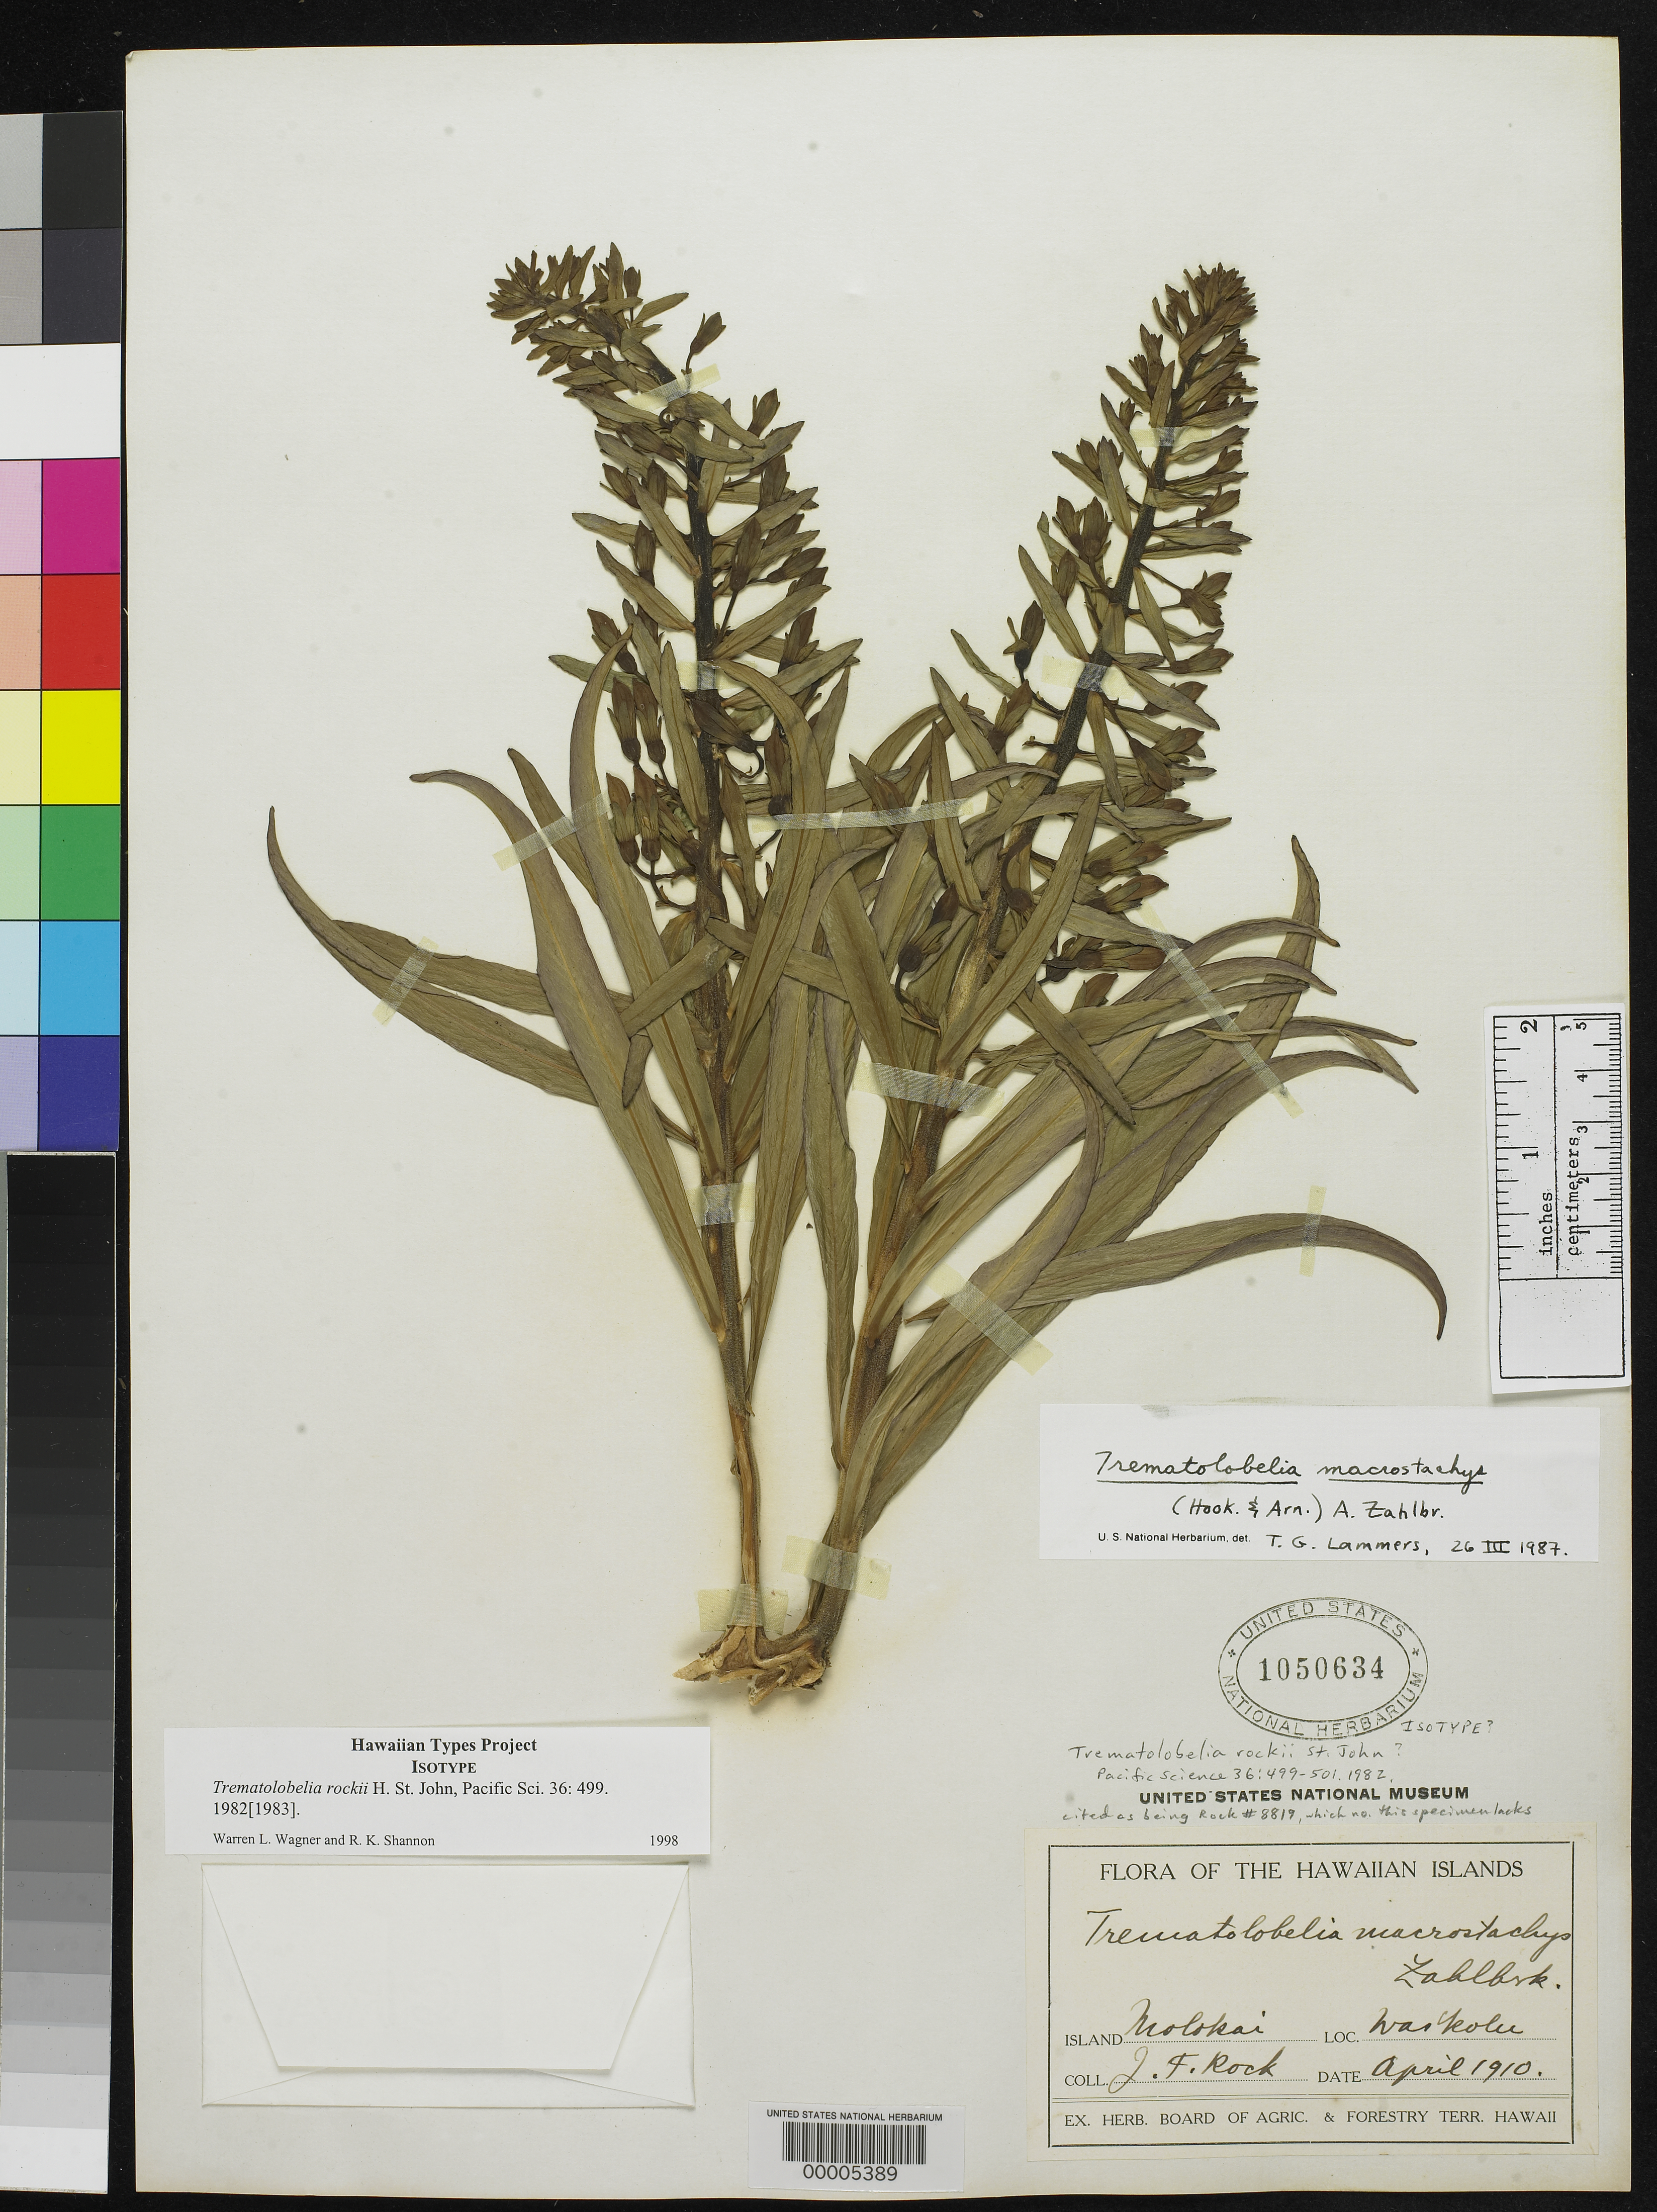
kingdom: Plantae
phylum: Tracheophyta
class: Magnoliopsida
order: Asterales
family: Campanulaceae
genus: Trematolobelia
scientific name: Trematolobelia rockii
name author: H. St. John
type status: Isotype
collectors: J. F. Rock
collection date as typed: Apr 1910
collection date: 1910-04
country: United States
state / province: Hawaii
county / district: Maui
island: Moloka'i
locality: Waikolu.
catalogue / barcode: US 1050634